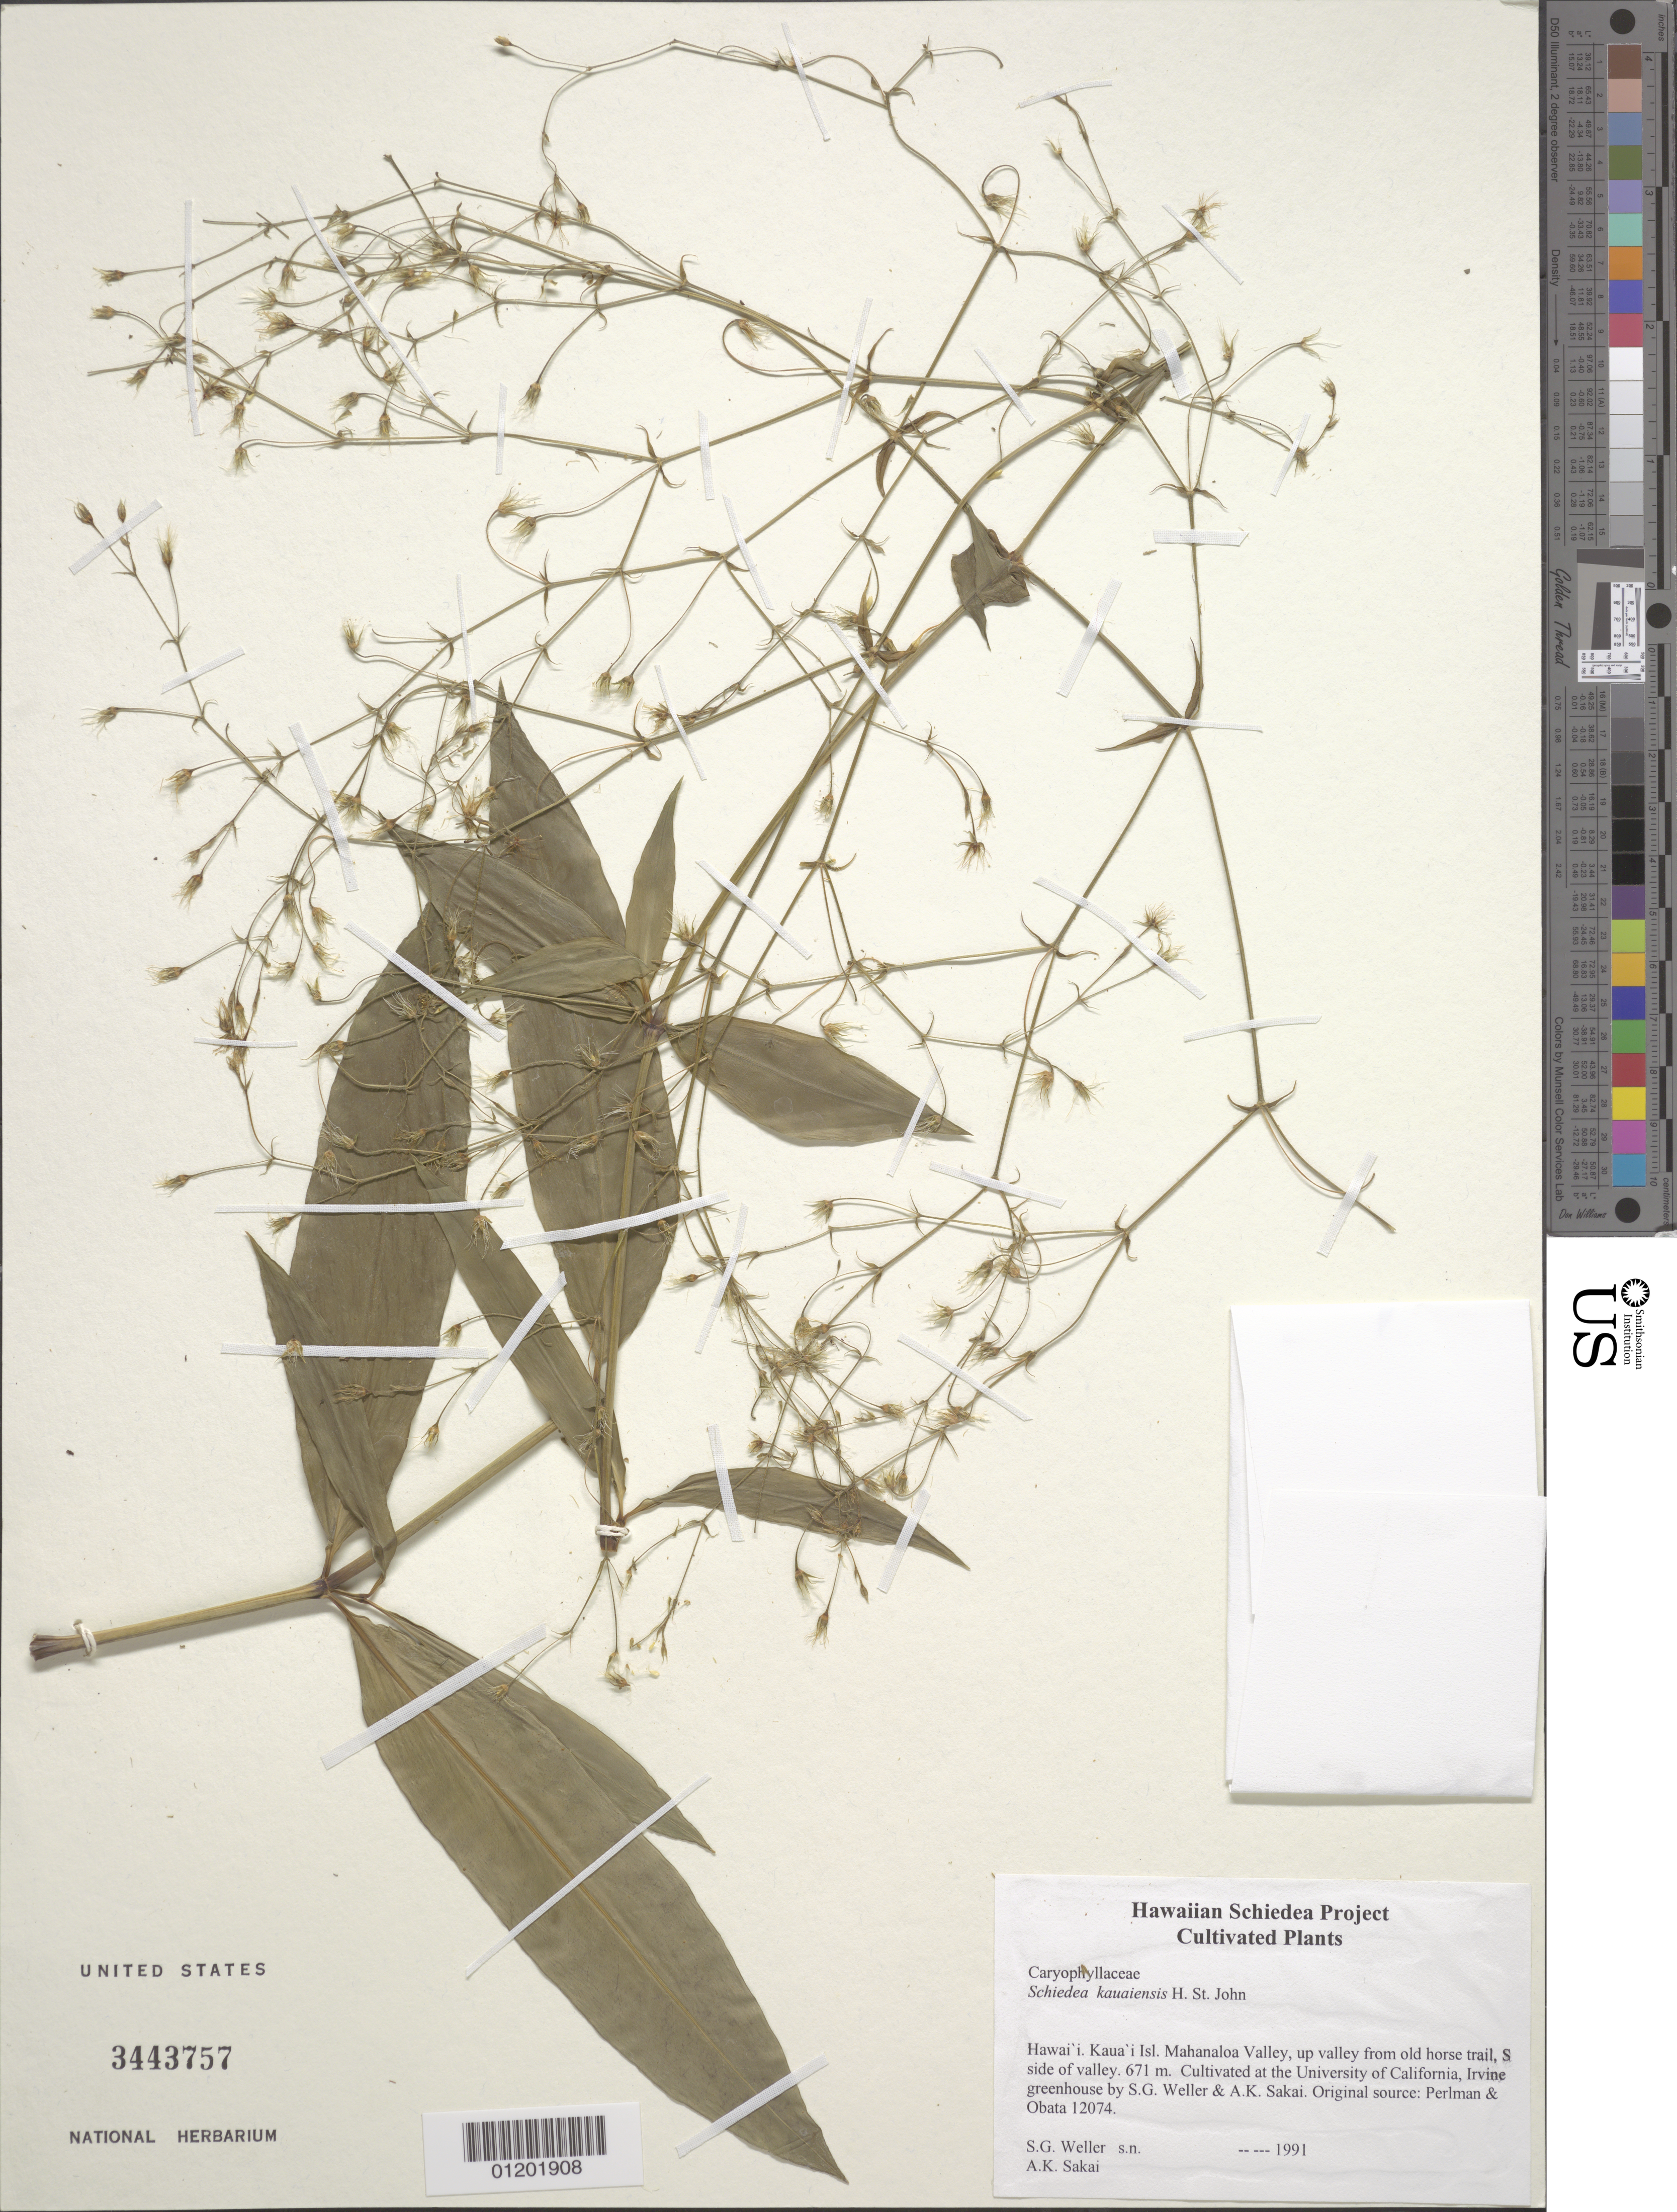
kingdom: Plantae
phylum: Tracheophyta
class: Magnoliopsida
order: Caryophyllales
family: Caryophyllaceae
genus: Schiedea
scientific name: Schiedea napaliensis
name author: W.L. Wagner & Weller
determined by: Wagner, W. L., (BOT), Smithsonian Institution - National Museum of Natural History (UNITED STATES)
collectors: S. G. Weller & A. Sakai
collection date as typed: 1991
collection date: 1991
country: United States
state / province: California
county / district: Orange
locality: University of California, Irvine greenhouse.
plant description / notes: Cultivated at the University of California, Irvine greenhouse by S.G. Weller & A.K. Sakai. Original source: Perlman & Obata 12074.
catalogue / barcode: US 3443757